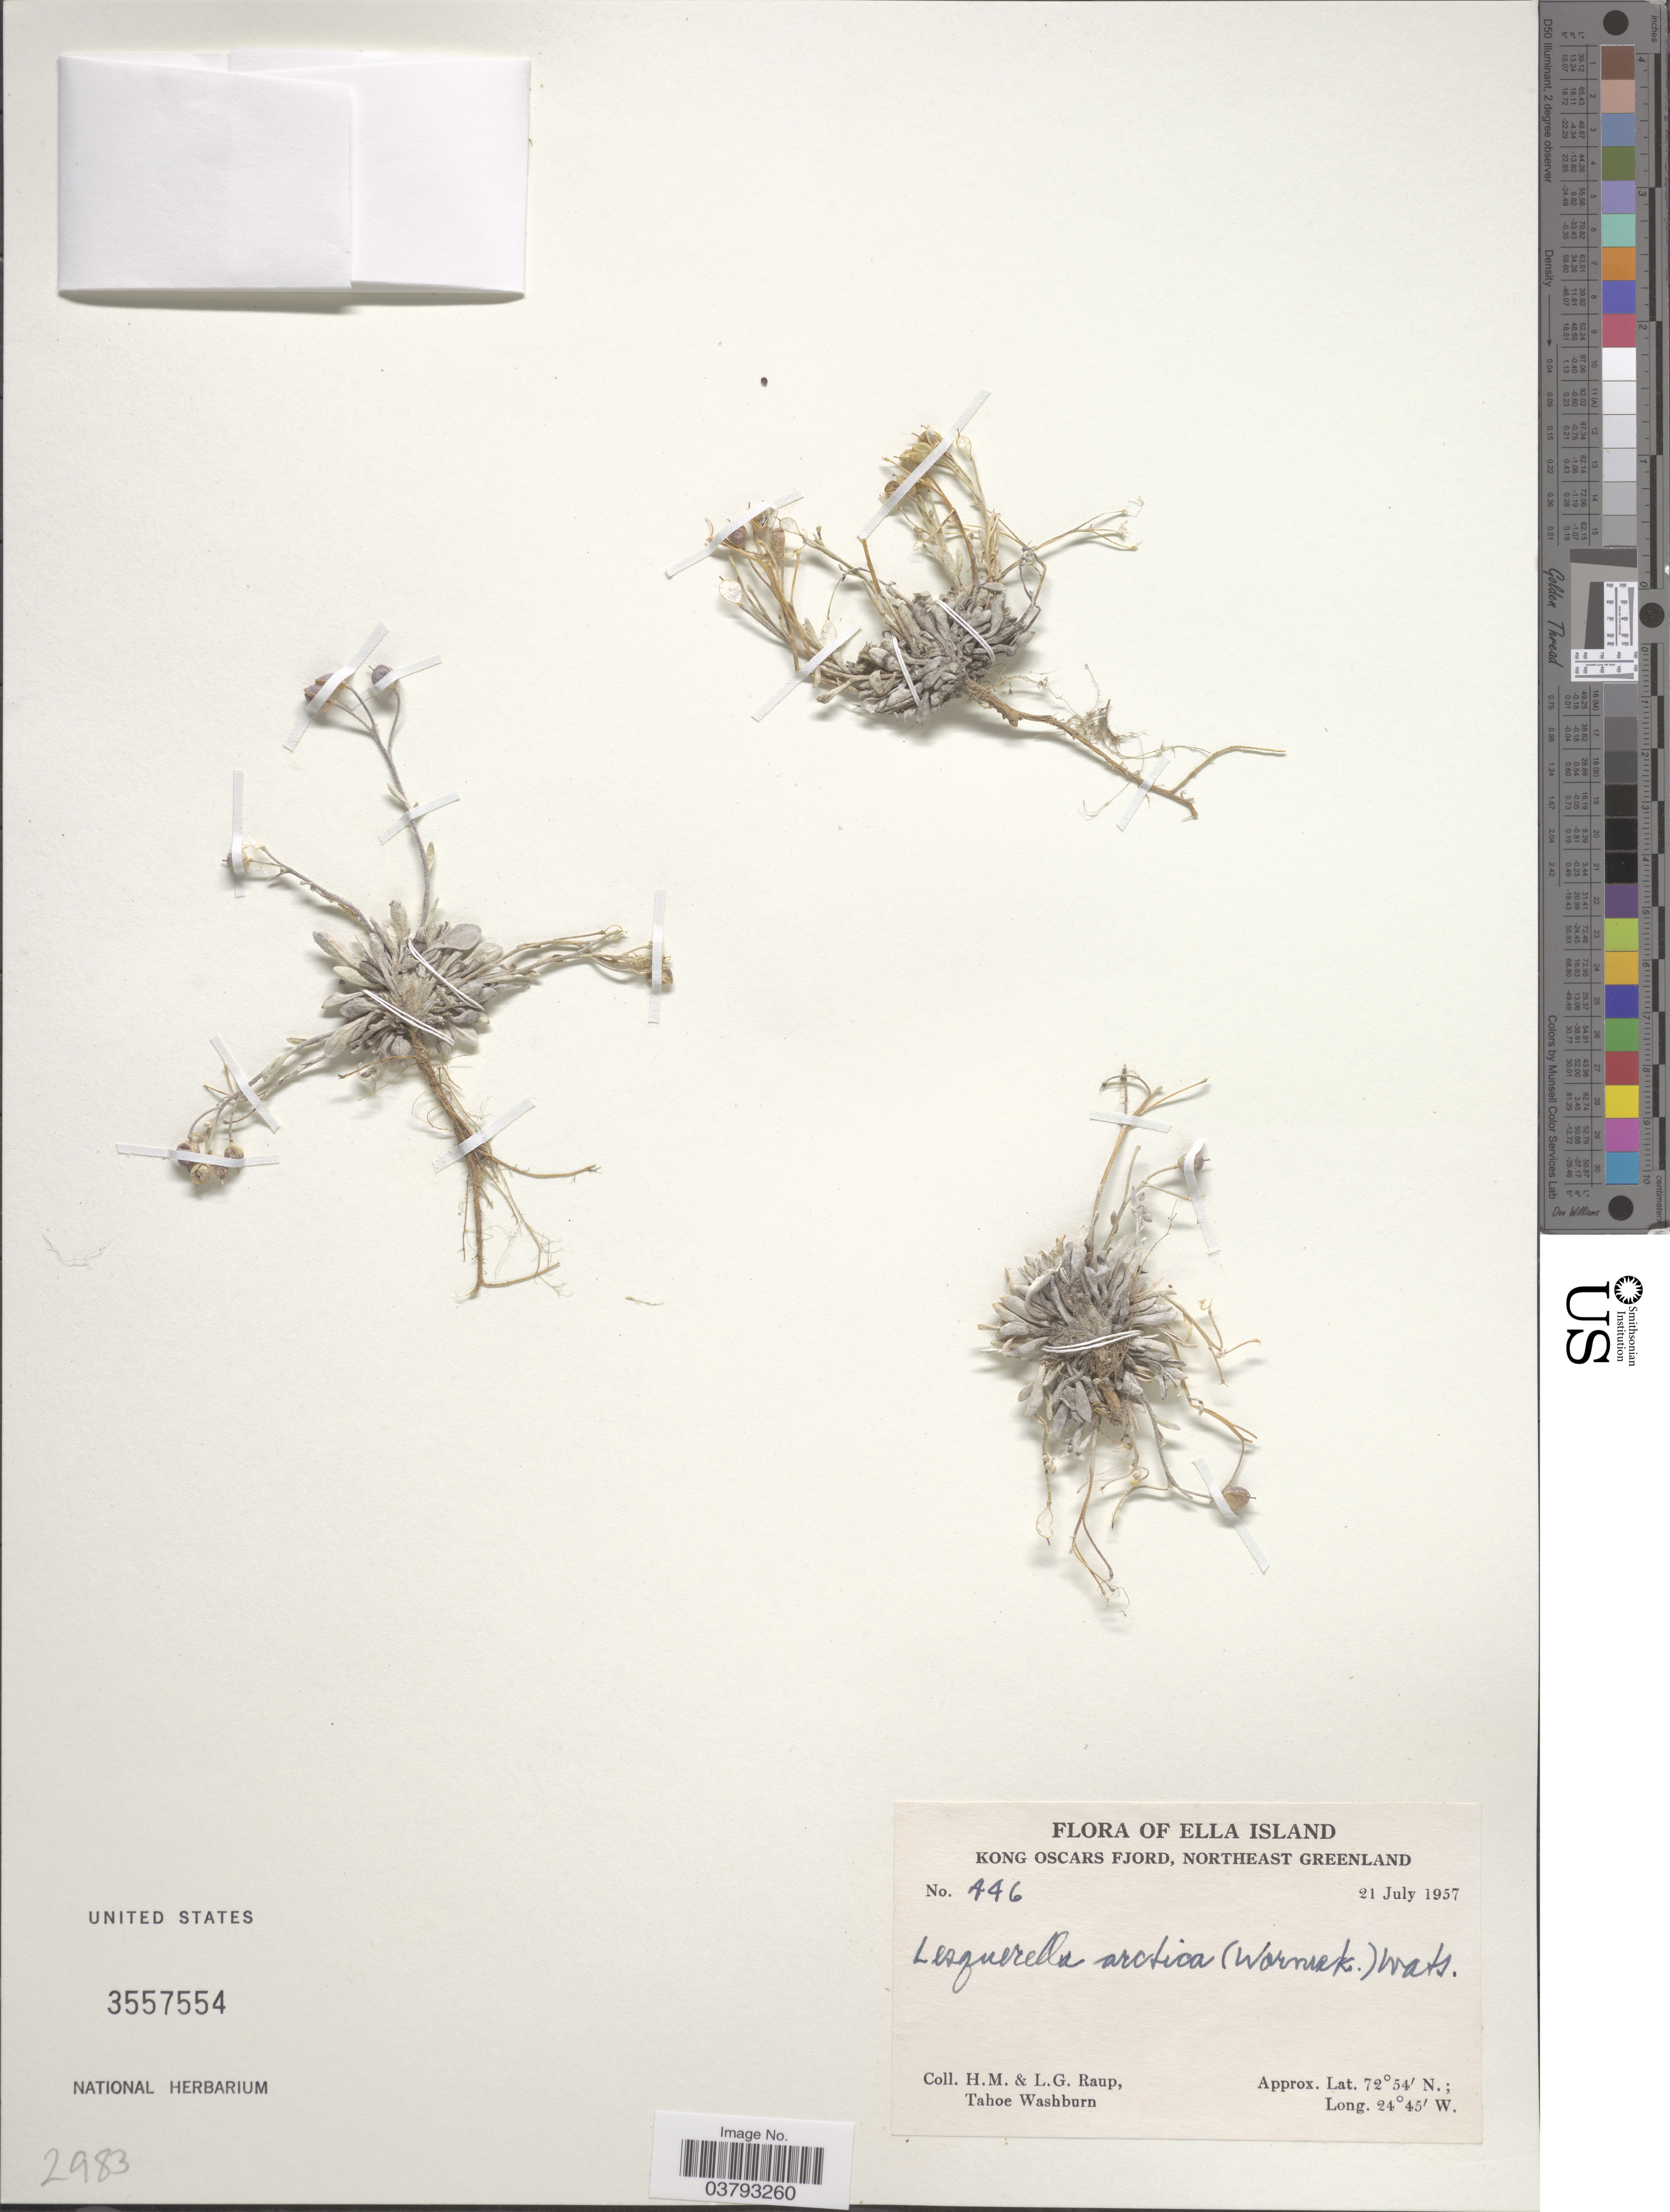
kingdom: Plantae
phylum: Tracheophyta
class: Magnoliopsida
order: Brassicales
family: Brassicaceae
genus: Lesquerella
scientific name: Lesquerella arctica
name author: (Wormsk. ex Hornem.) S. Watson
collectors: H. Raup, L. Raup & T. Washburn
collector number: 446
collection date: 1957-07-21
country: Greenland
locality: Ella Island. Kong Oscars Fjord, Northeast Greenland.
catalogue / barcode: US 3557554